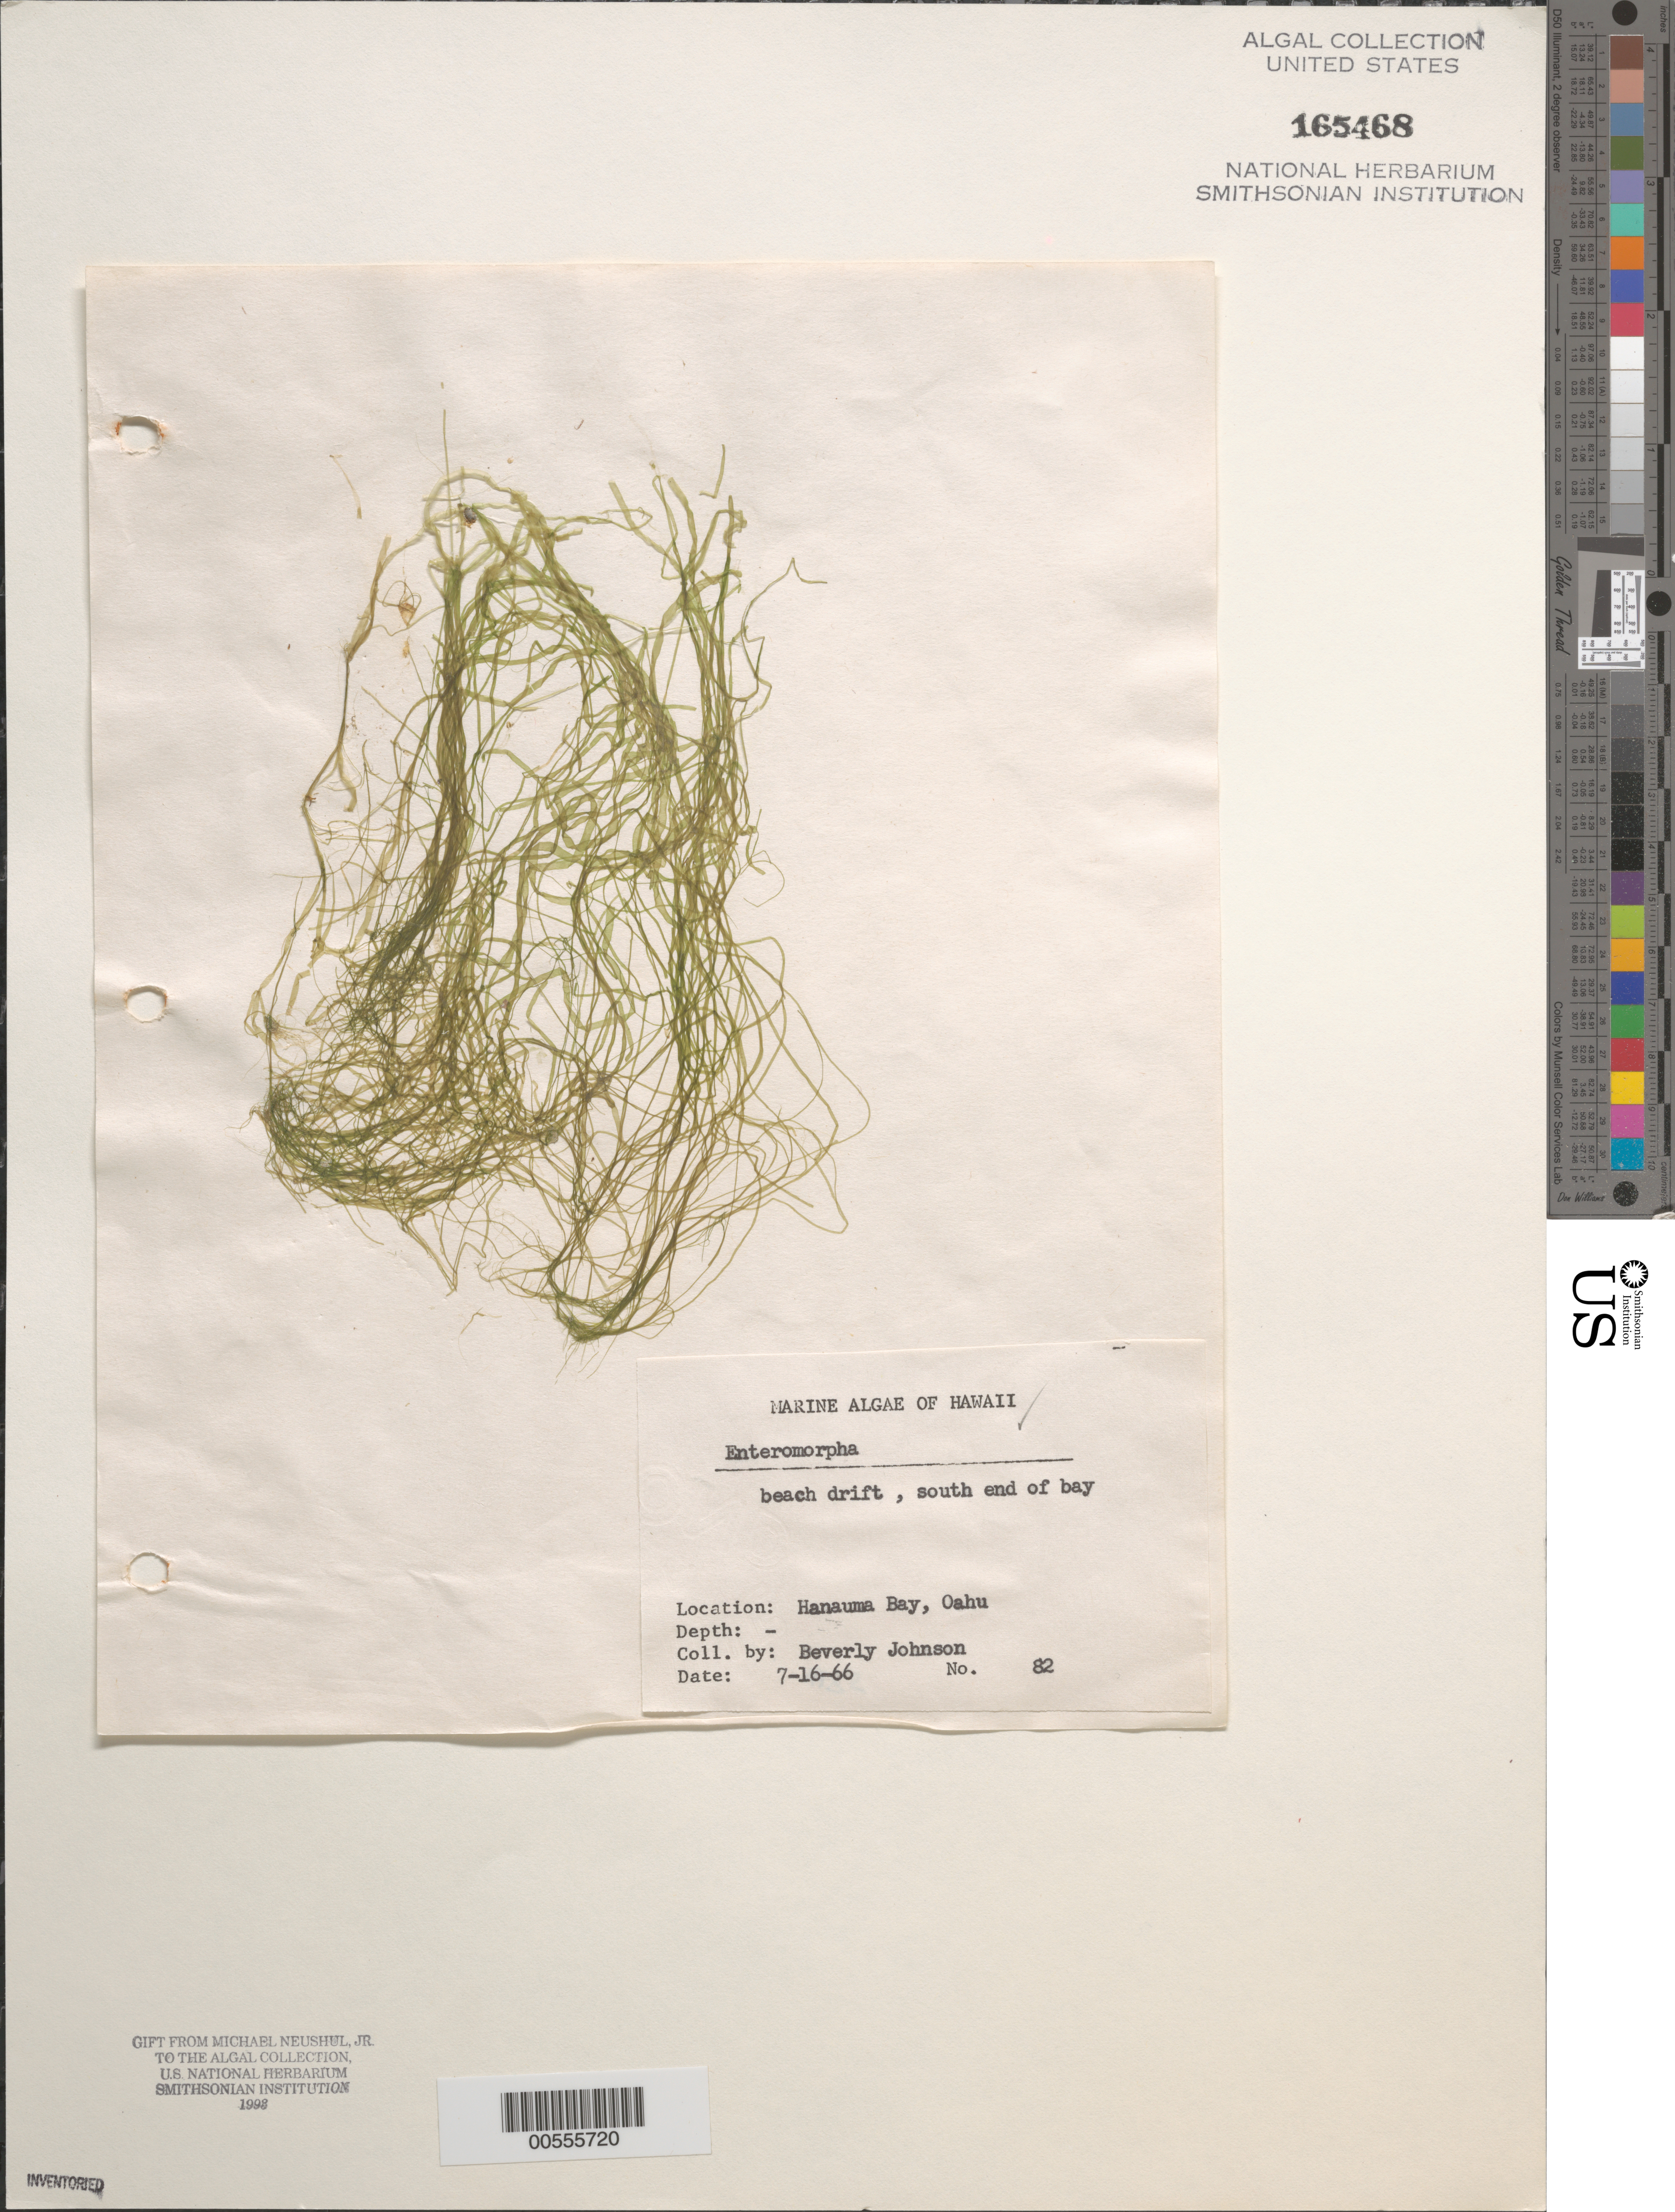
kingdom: Plantae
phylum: Chlorophyta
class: Ulvophyceae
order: Ulvales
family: Ulvaceae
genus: Ulva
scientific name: Ulva sp.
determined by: Algae name updating Project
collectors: B. Johnson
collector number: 82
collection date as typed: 16 Jul 1966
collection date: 1966-07-16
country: United States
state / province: Hawaii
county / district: Honolulu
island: Oahu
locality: Hanauma Bay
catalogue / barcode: US 165468